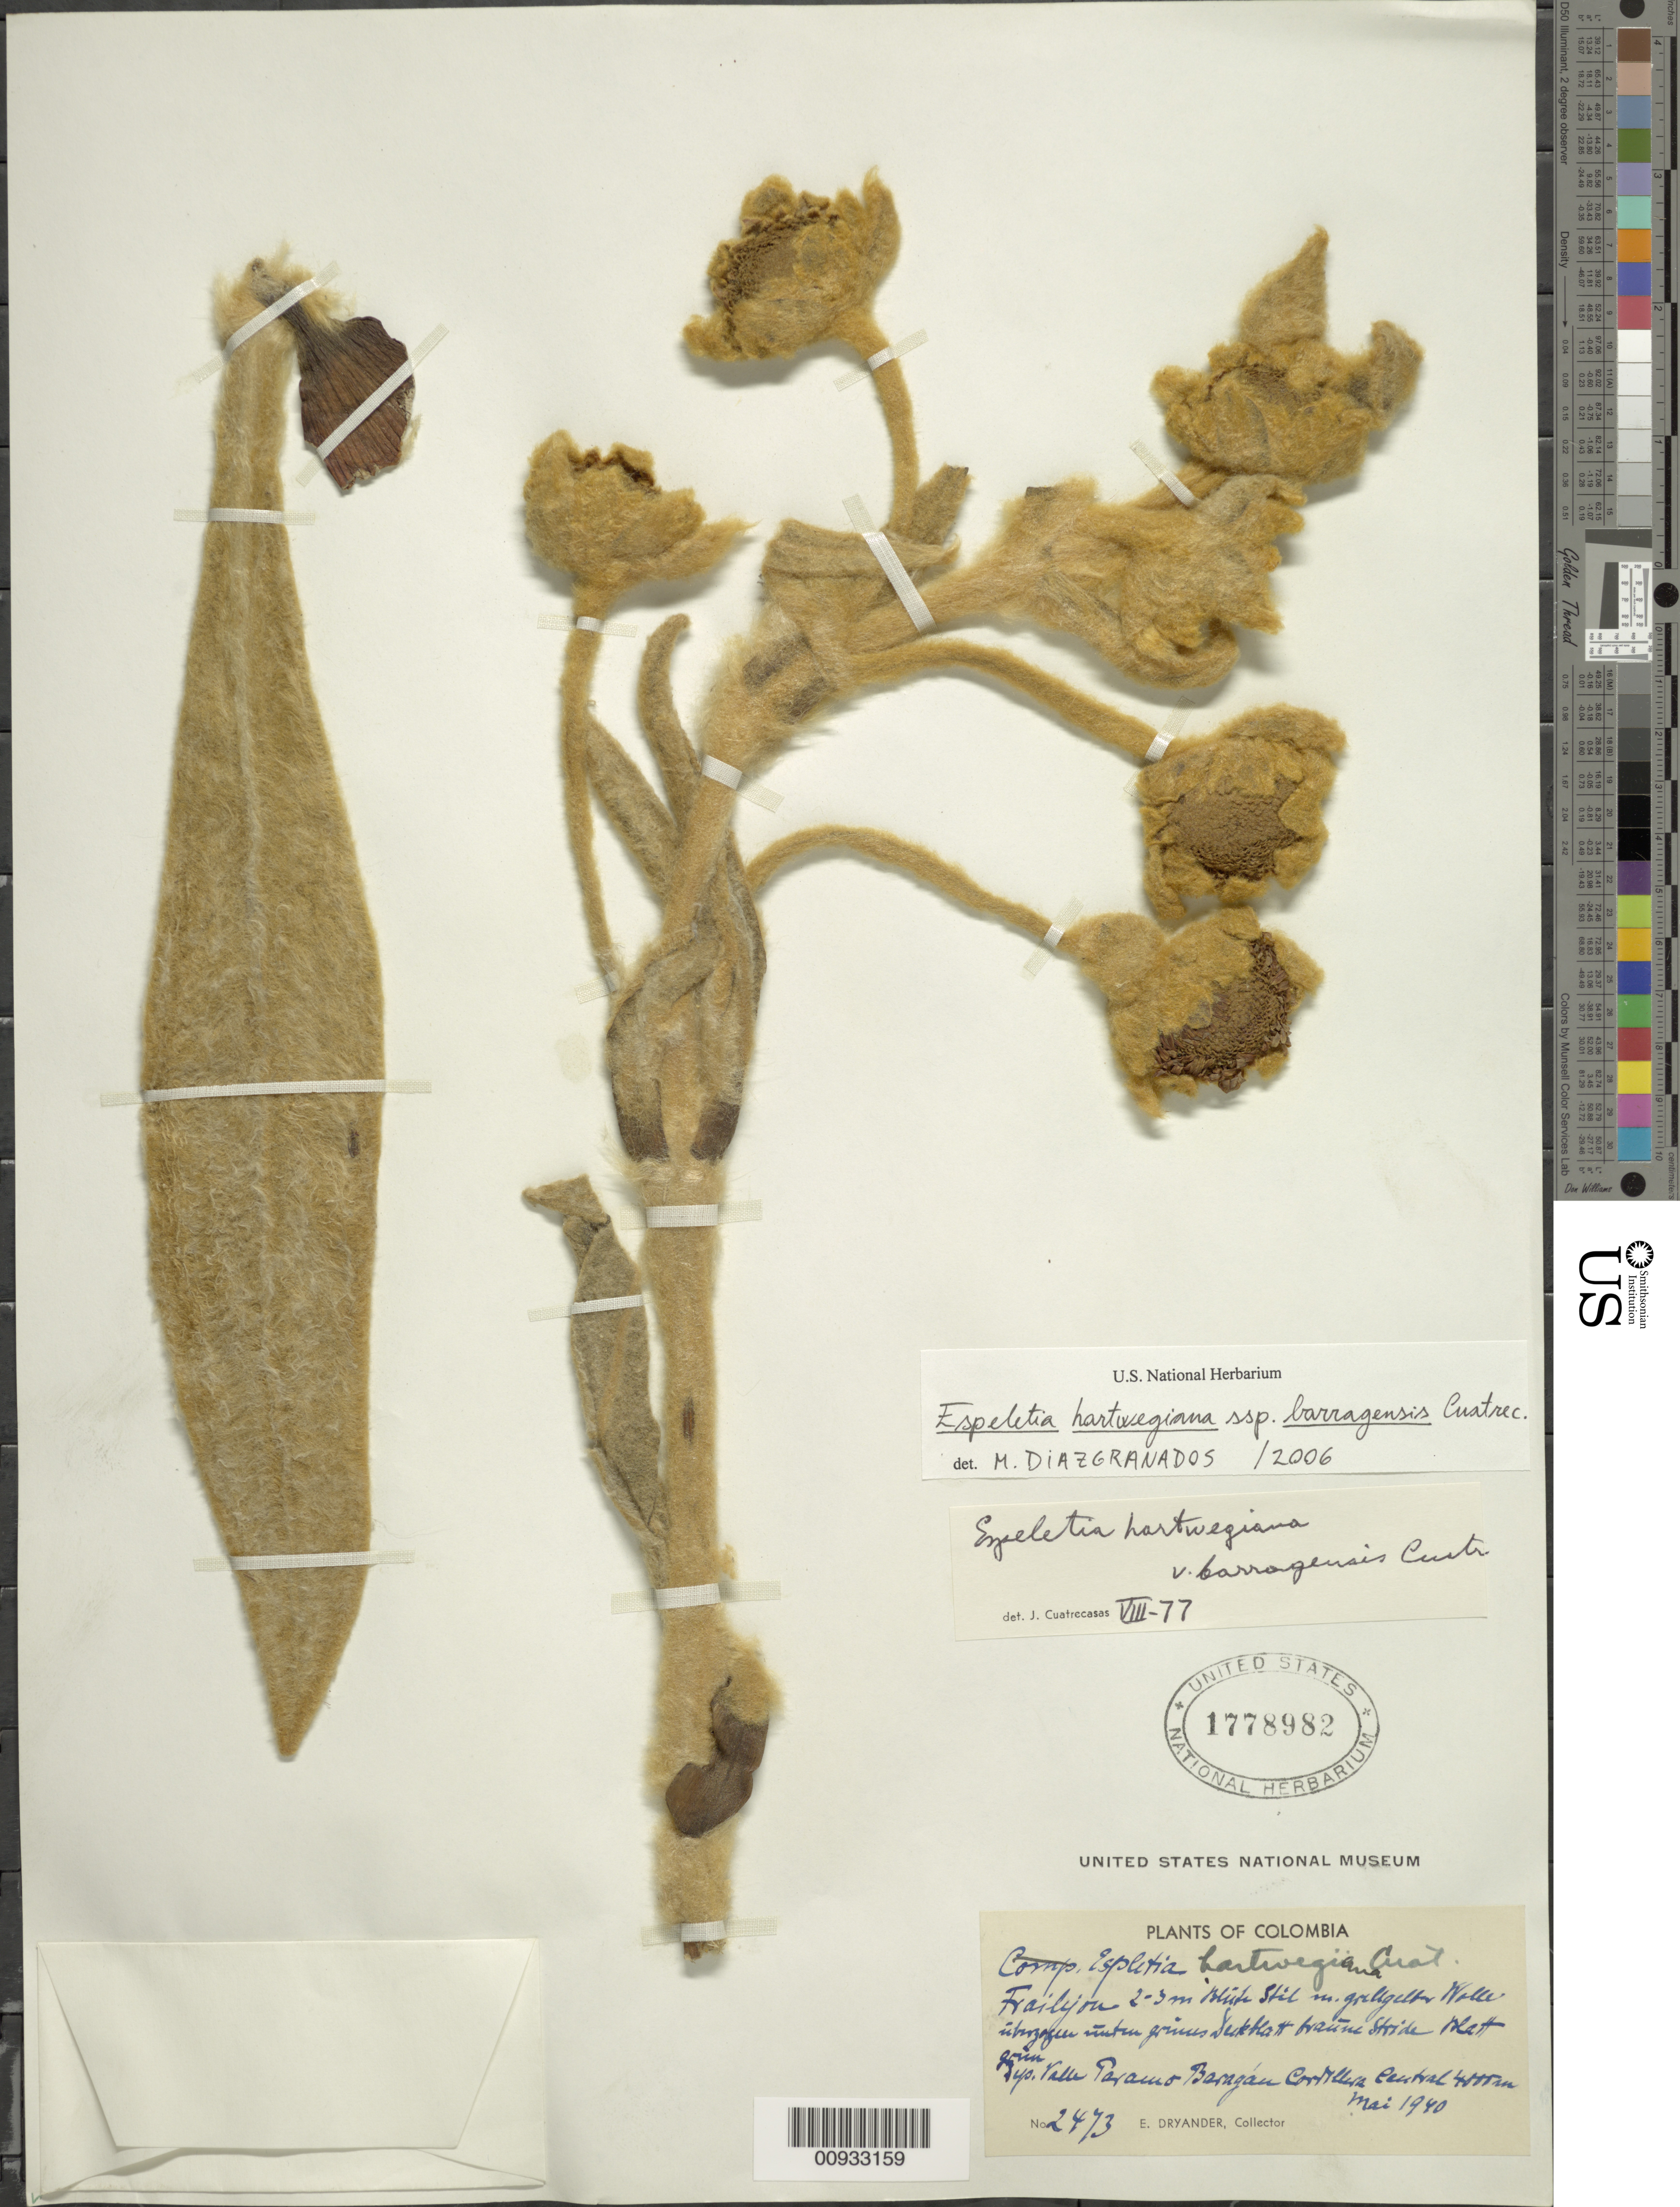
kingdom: Plantae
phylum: Tracheophyta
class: Magnoliopsida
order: Asterales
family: Asteraceae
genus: Espeletia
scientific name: Espeletia hartwegiana subsp. barragensis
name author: Cuatrec.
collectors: E. I. Dryander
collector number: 2473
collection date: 1940-05-01/1940-05-31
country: Colombia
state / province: Valle del Cauca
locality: Páramo de Barragán. Central Cordillera.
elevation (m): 4000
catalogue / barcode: US 1778982